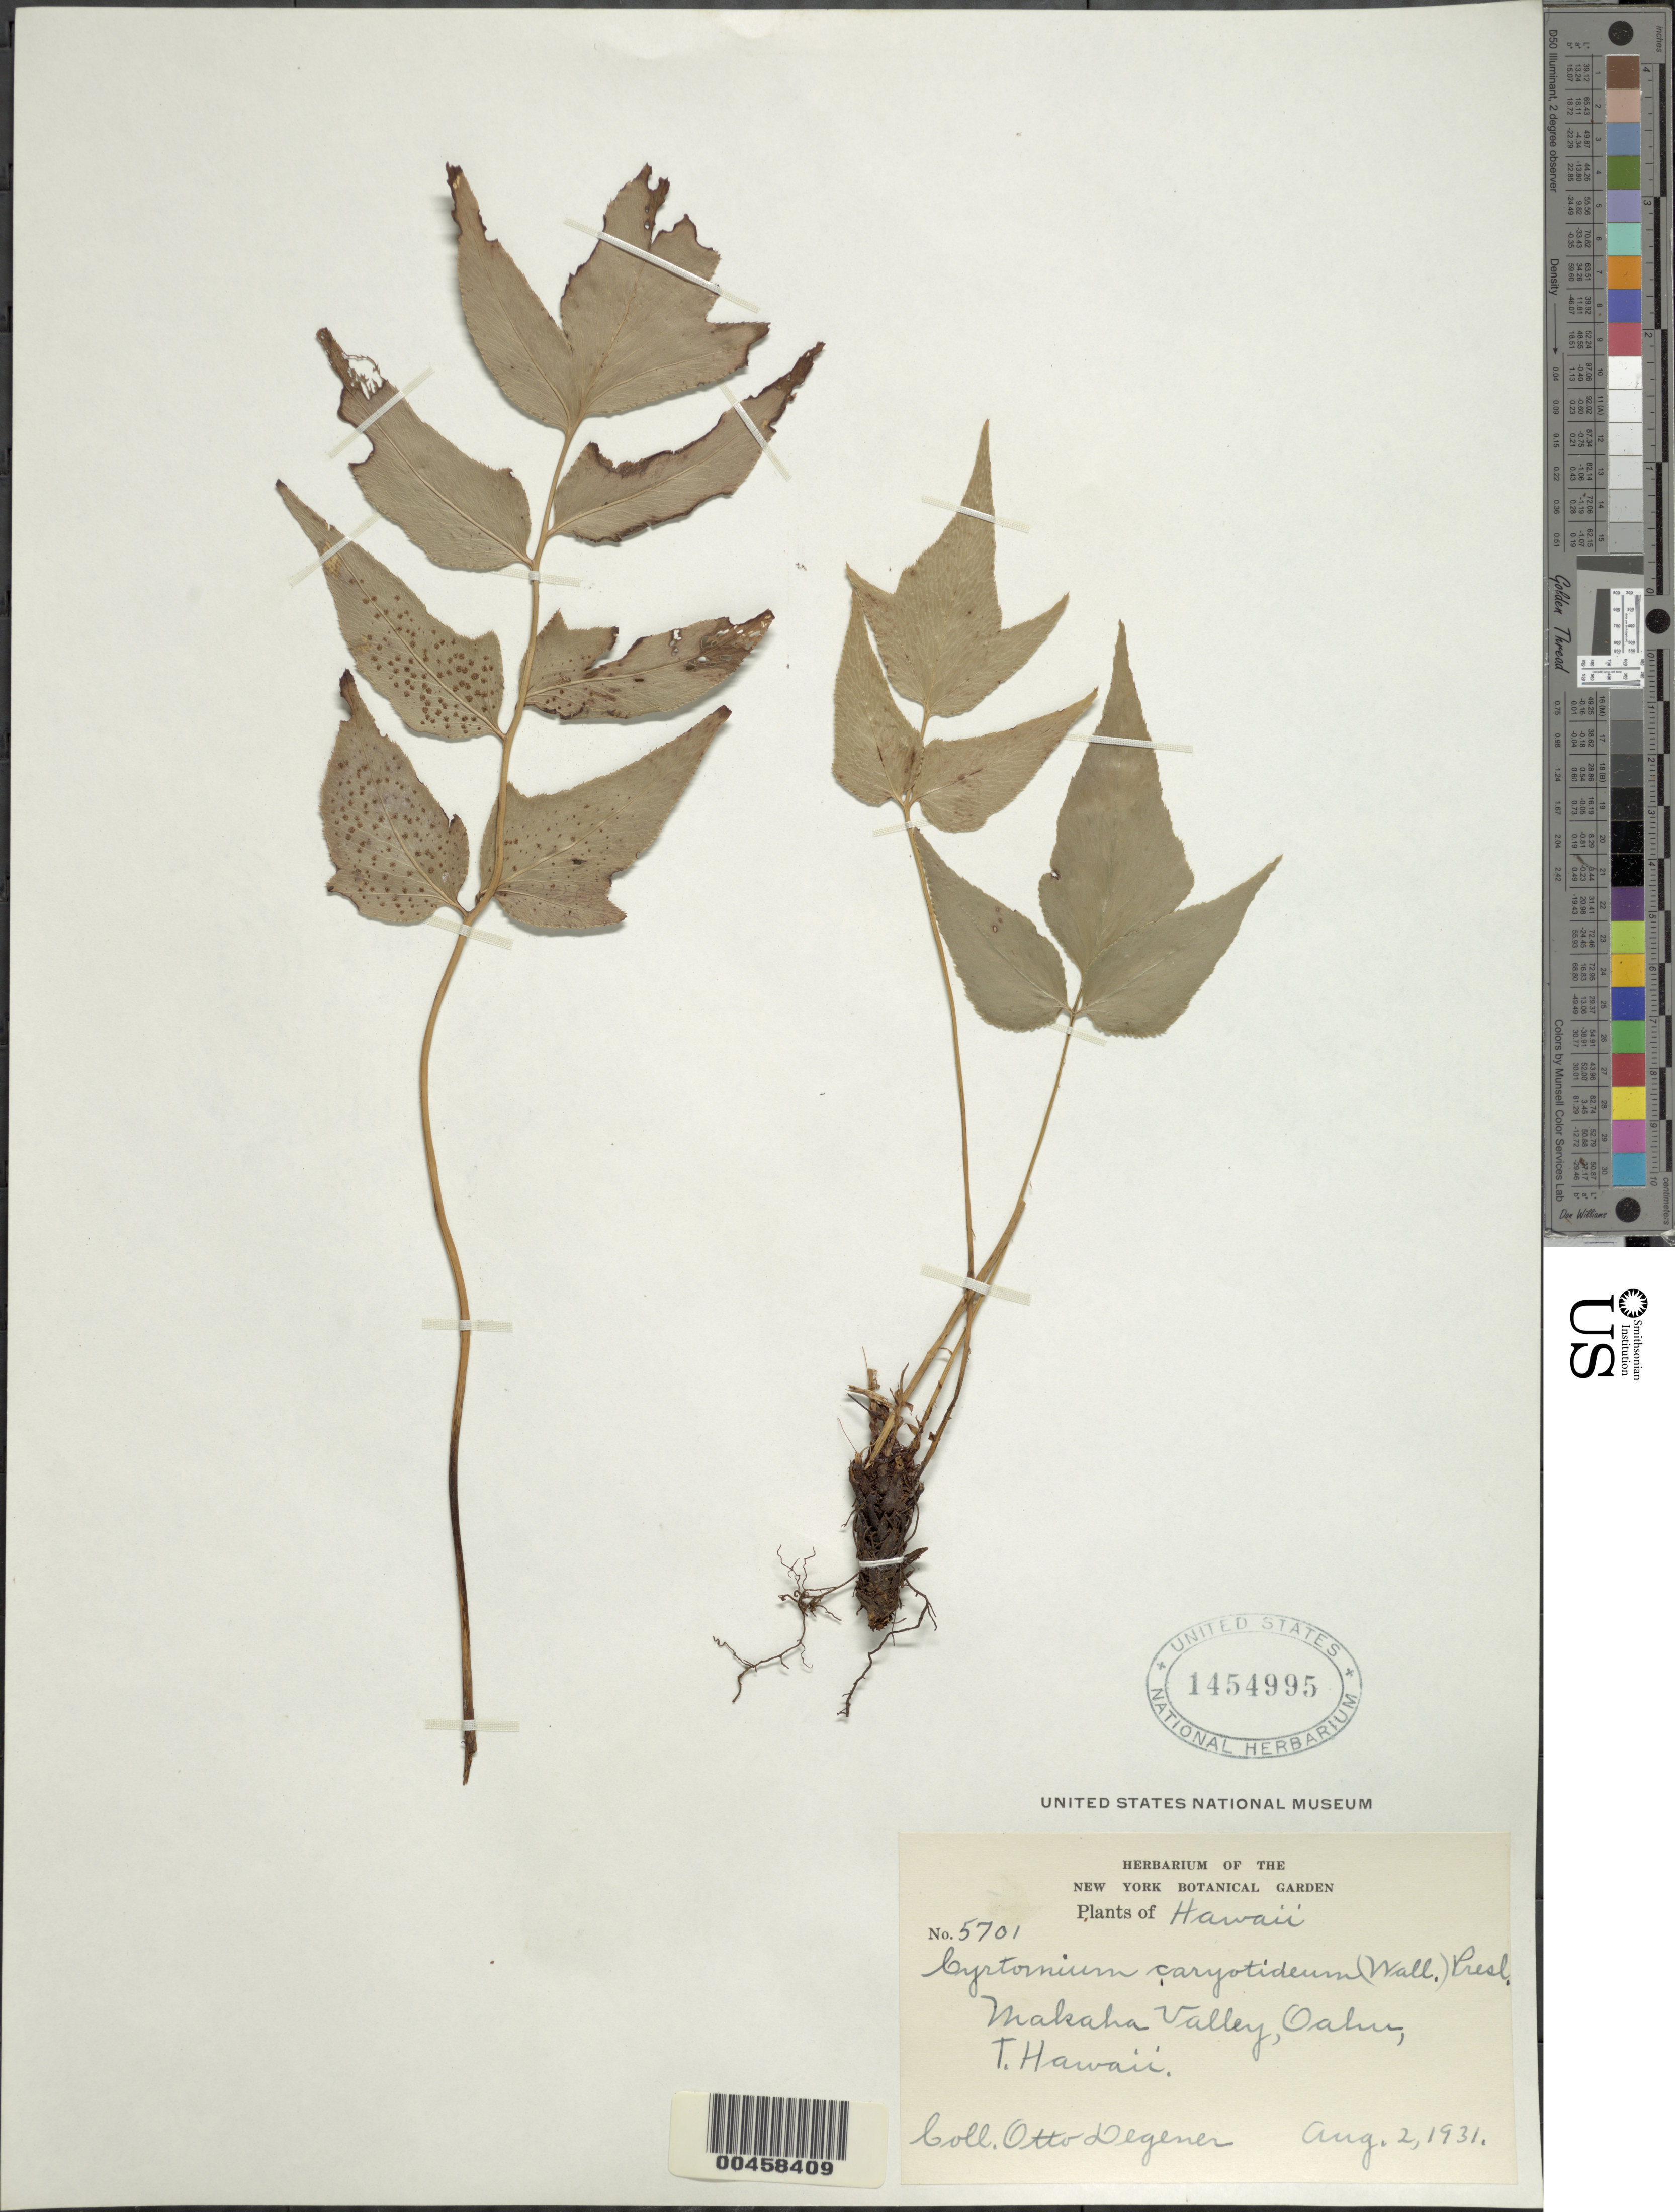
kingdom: Plantae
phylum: Tracheophyta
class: Polypodiopsida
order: Polypodiales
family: Dryopteridaceae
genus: Cyrtomium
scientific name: Cyrtomium caryotideum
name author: (Wall. ex Hook. & Grev.) C. Presl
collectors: O. Degener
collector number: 5701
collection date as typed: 2 Aug 1931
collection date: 1931-08-02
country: United States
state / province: Hawaii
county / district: Honolulu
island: Oahu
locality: Makaha Valley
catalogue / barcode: US 1454995